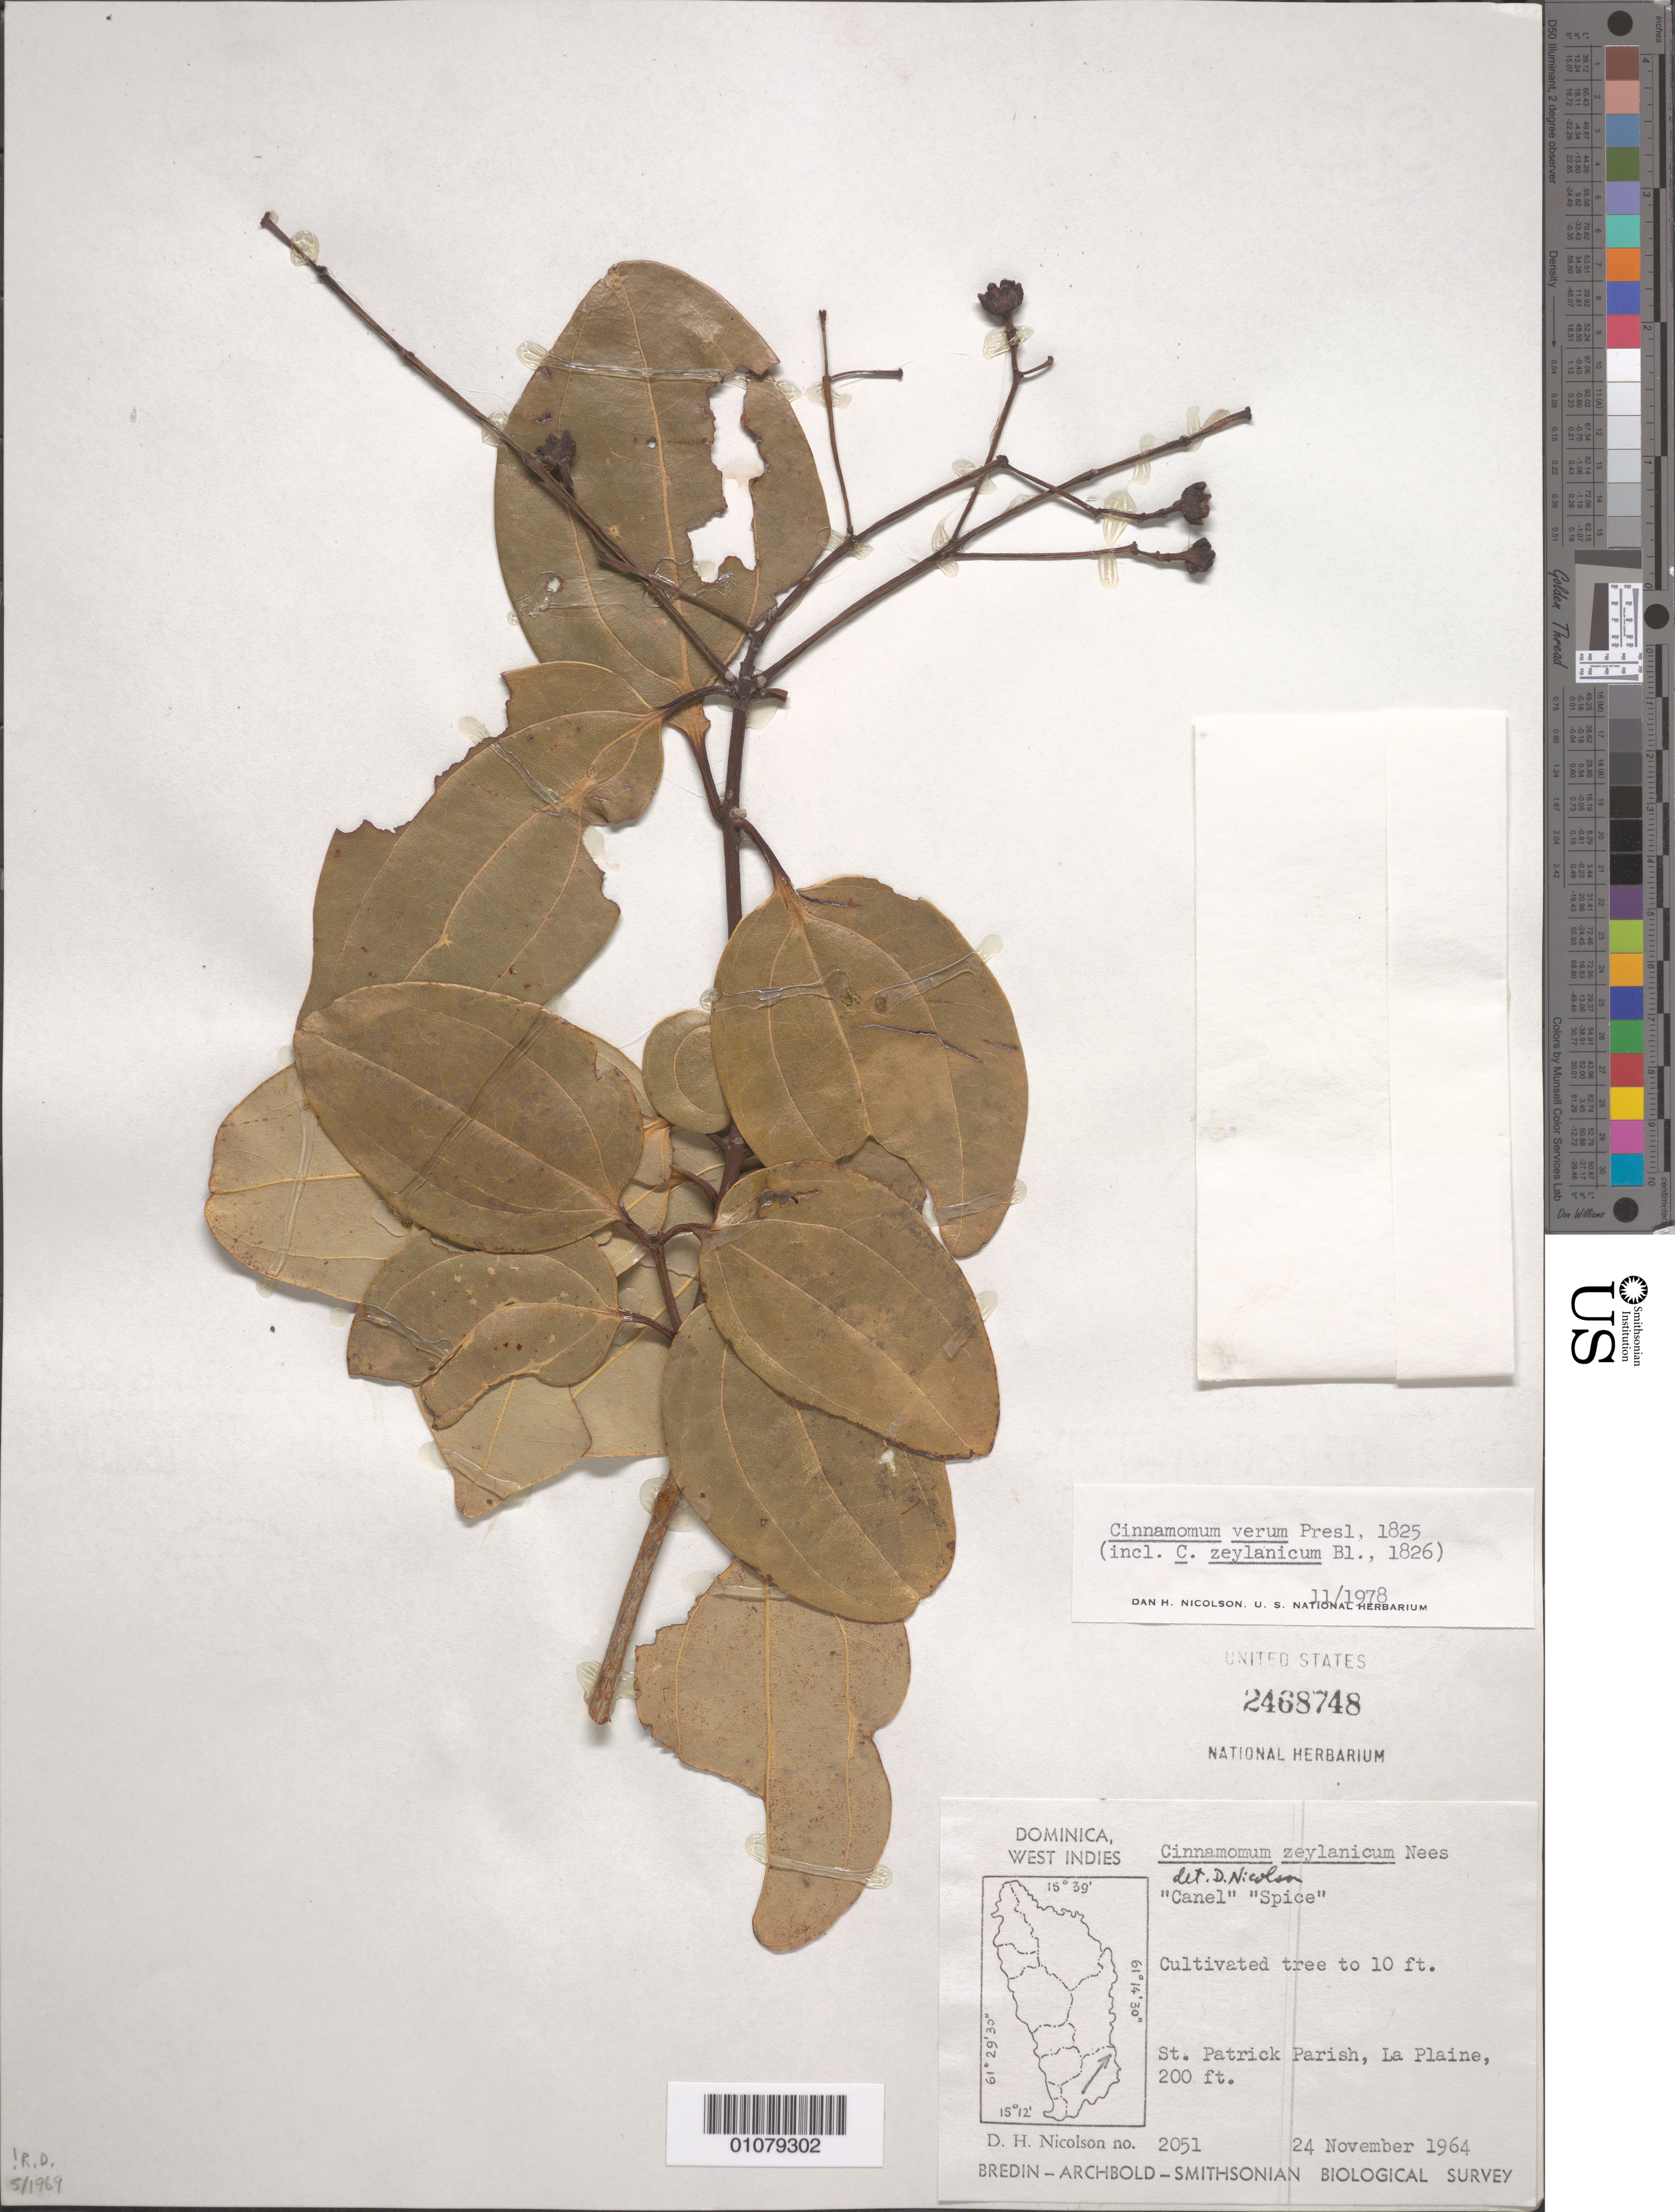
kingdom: Plantae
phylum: Tracheophyta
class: Magnoliopsida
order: Laurales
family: Lauraceae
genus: Cinnamomum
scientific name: Cinnamomum verum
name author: J. Presl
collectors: D. H. Nicolson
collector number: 2051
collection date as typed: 24 Nov 1964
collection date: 1964-11-24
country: Dominica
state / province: St. Patrick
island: Dominica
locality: St Patrick Parish, La Plaine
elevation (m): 61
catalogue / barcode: US 2468748